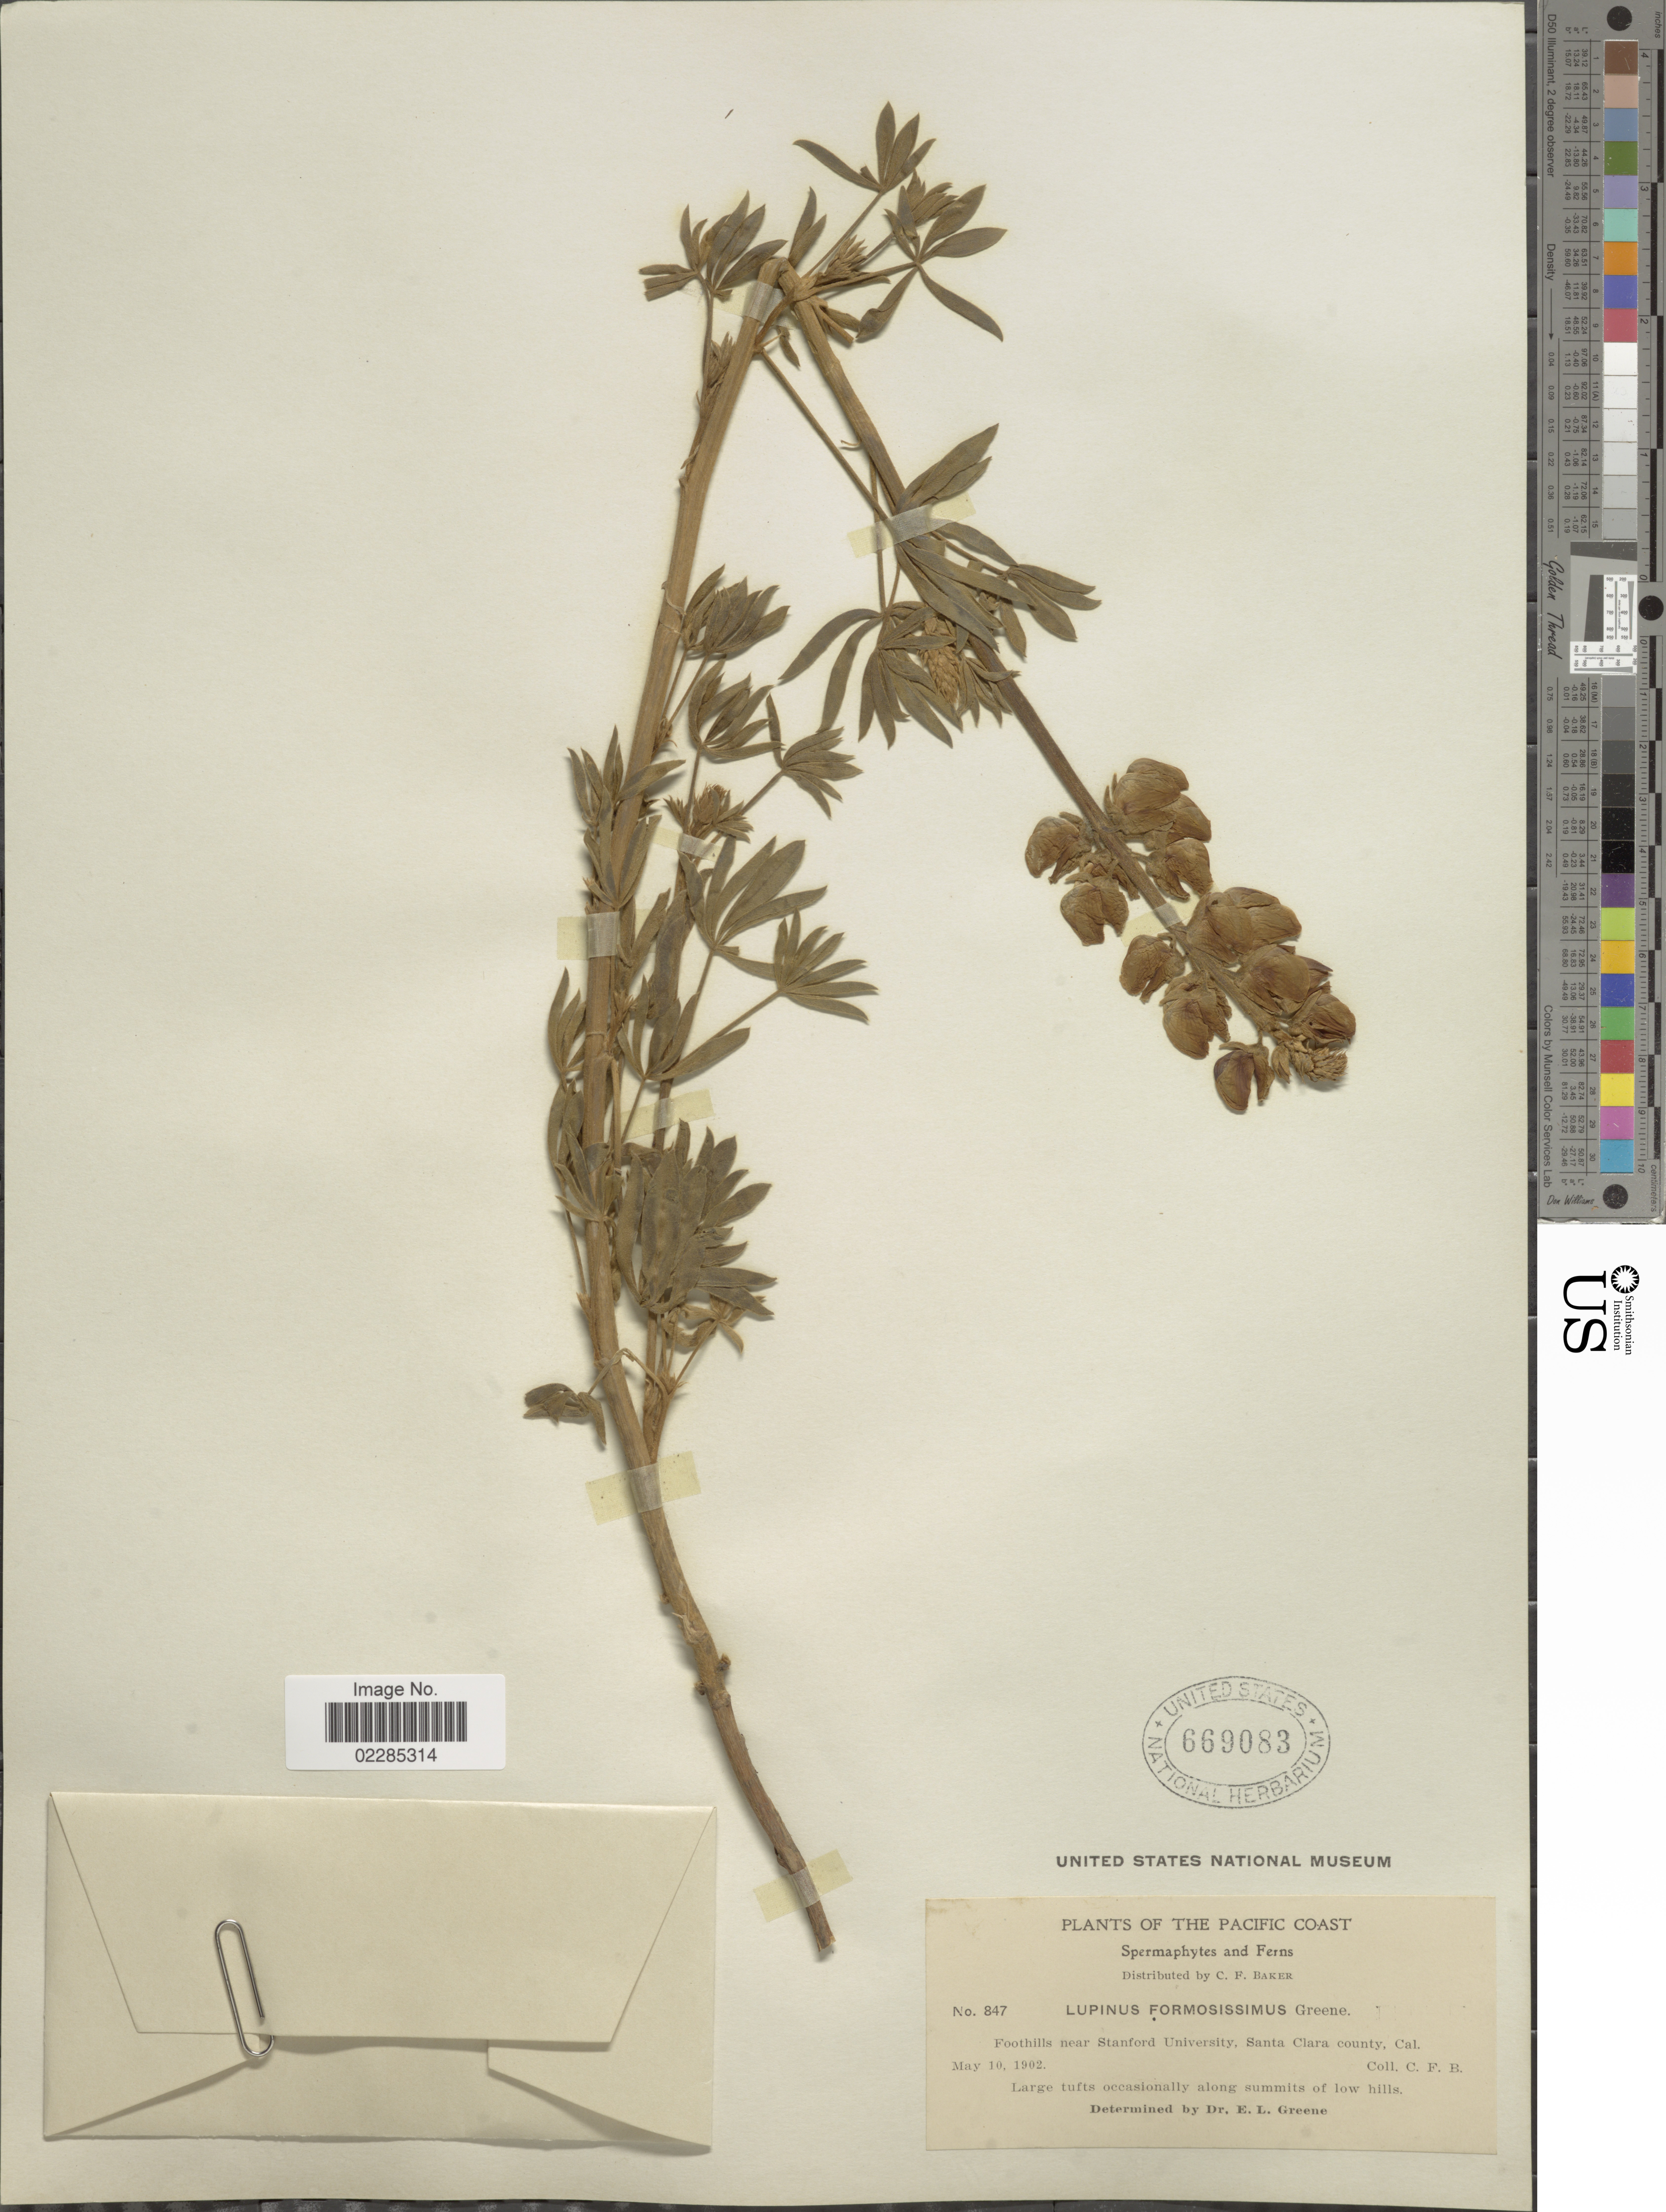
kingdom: Plantae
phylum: Tracheophyta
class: Magnoliopsida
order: Fabales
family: Fabaceae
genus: Lupinus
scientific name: Lupinus formosus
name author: Greene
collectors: C. F. Baker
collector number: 847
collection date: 1902-05-10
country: United States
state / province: California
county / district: Santa Clara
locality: The Pacific Coast, Spermaphytes and Ferns, Foothills near Stanford University, Santa Clara county, Large tufts occasionally along summits of low hills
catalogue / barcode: US 669083